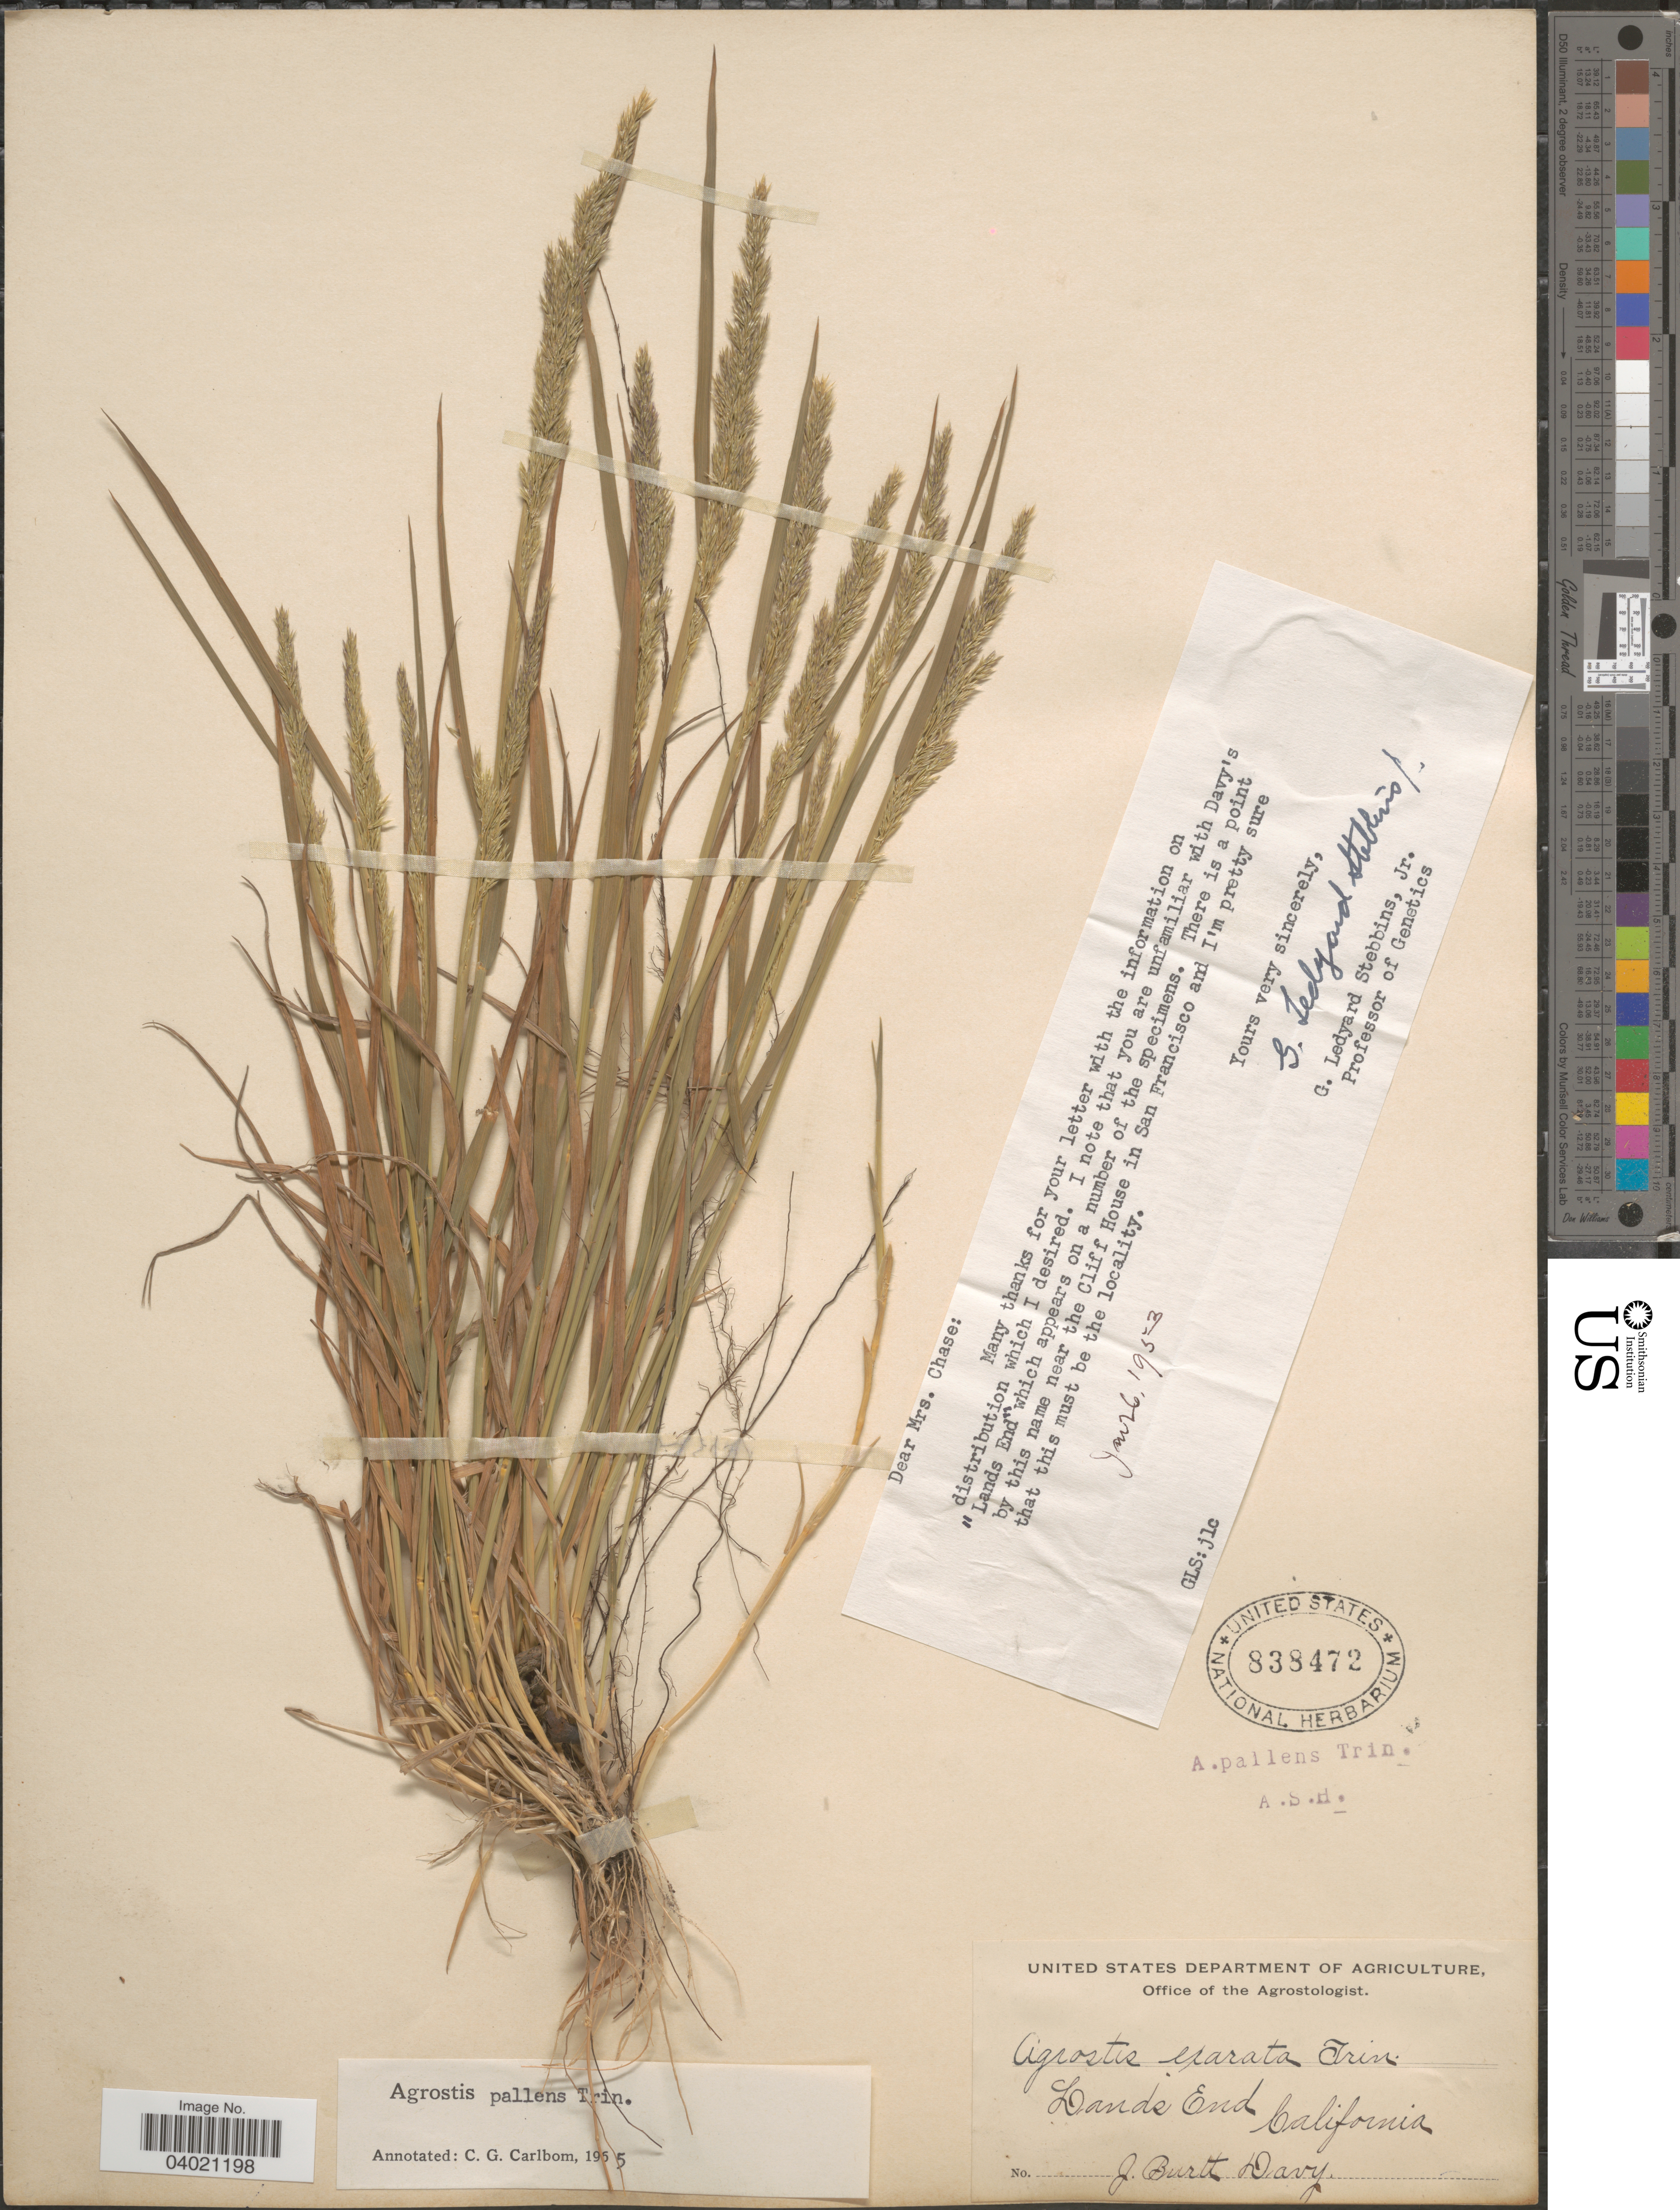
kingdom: Plantae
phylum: Tracheophyta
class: Liliopsida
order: Poales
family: Poaceae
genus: Agrostis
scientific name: Agrostis pallens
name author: Trin.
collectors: J. Burtt Davy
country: United States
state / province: California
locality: Lands End.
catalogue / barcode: US 838472